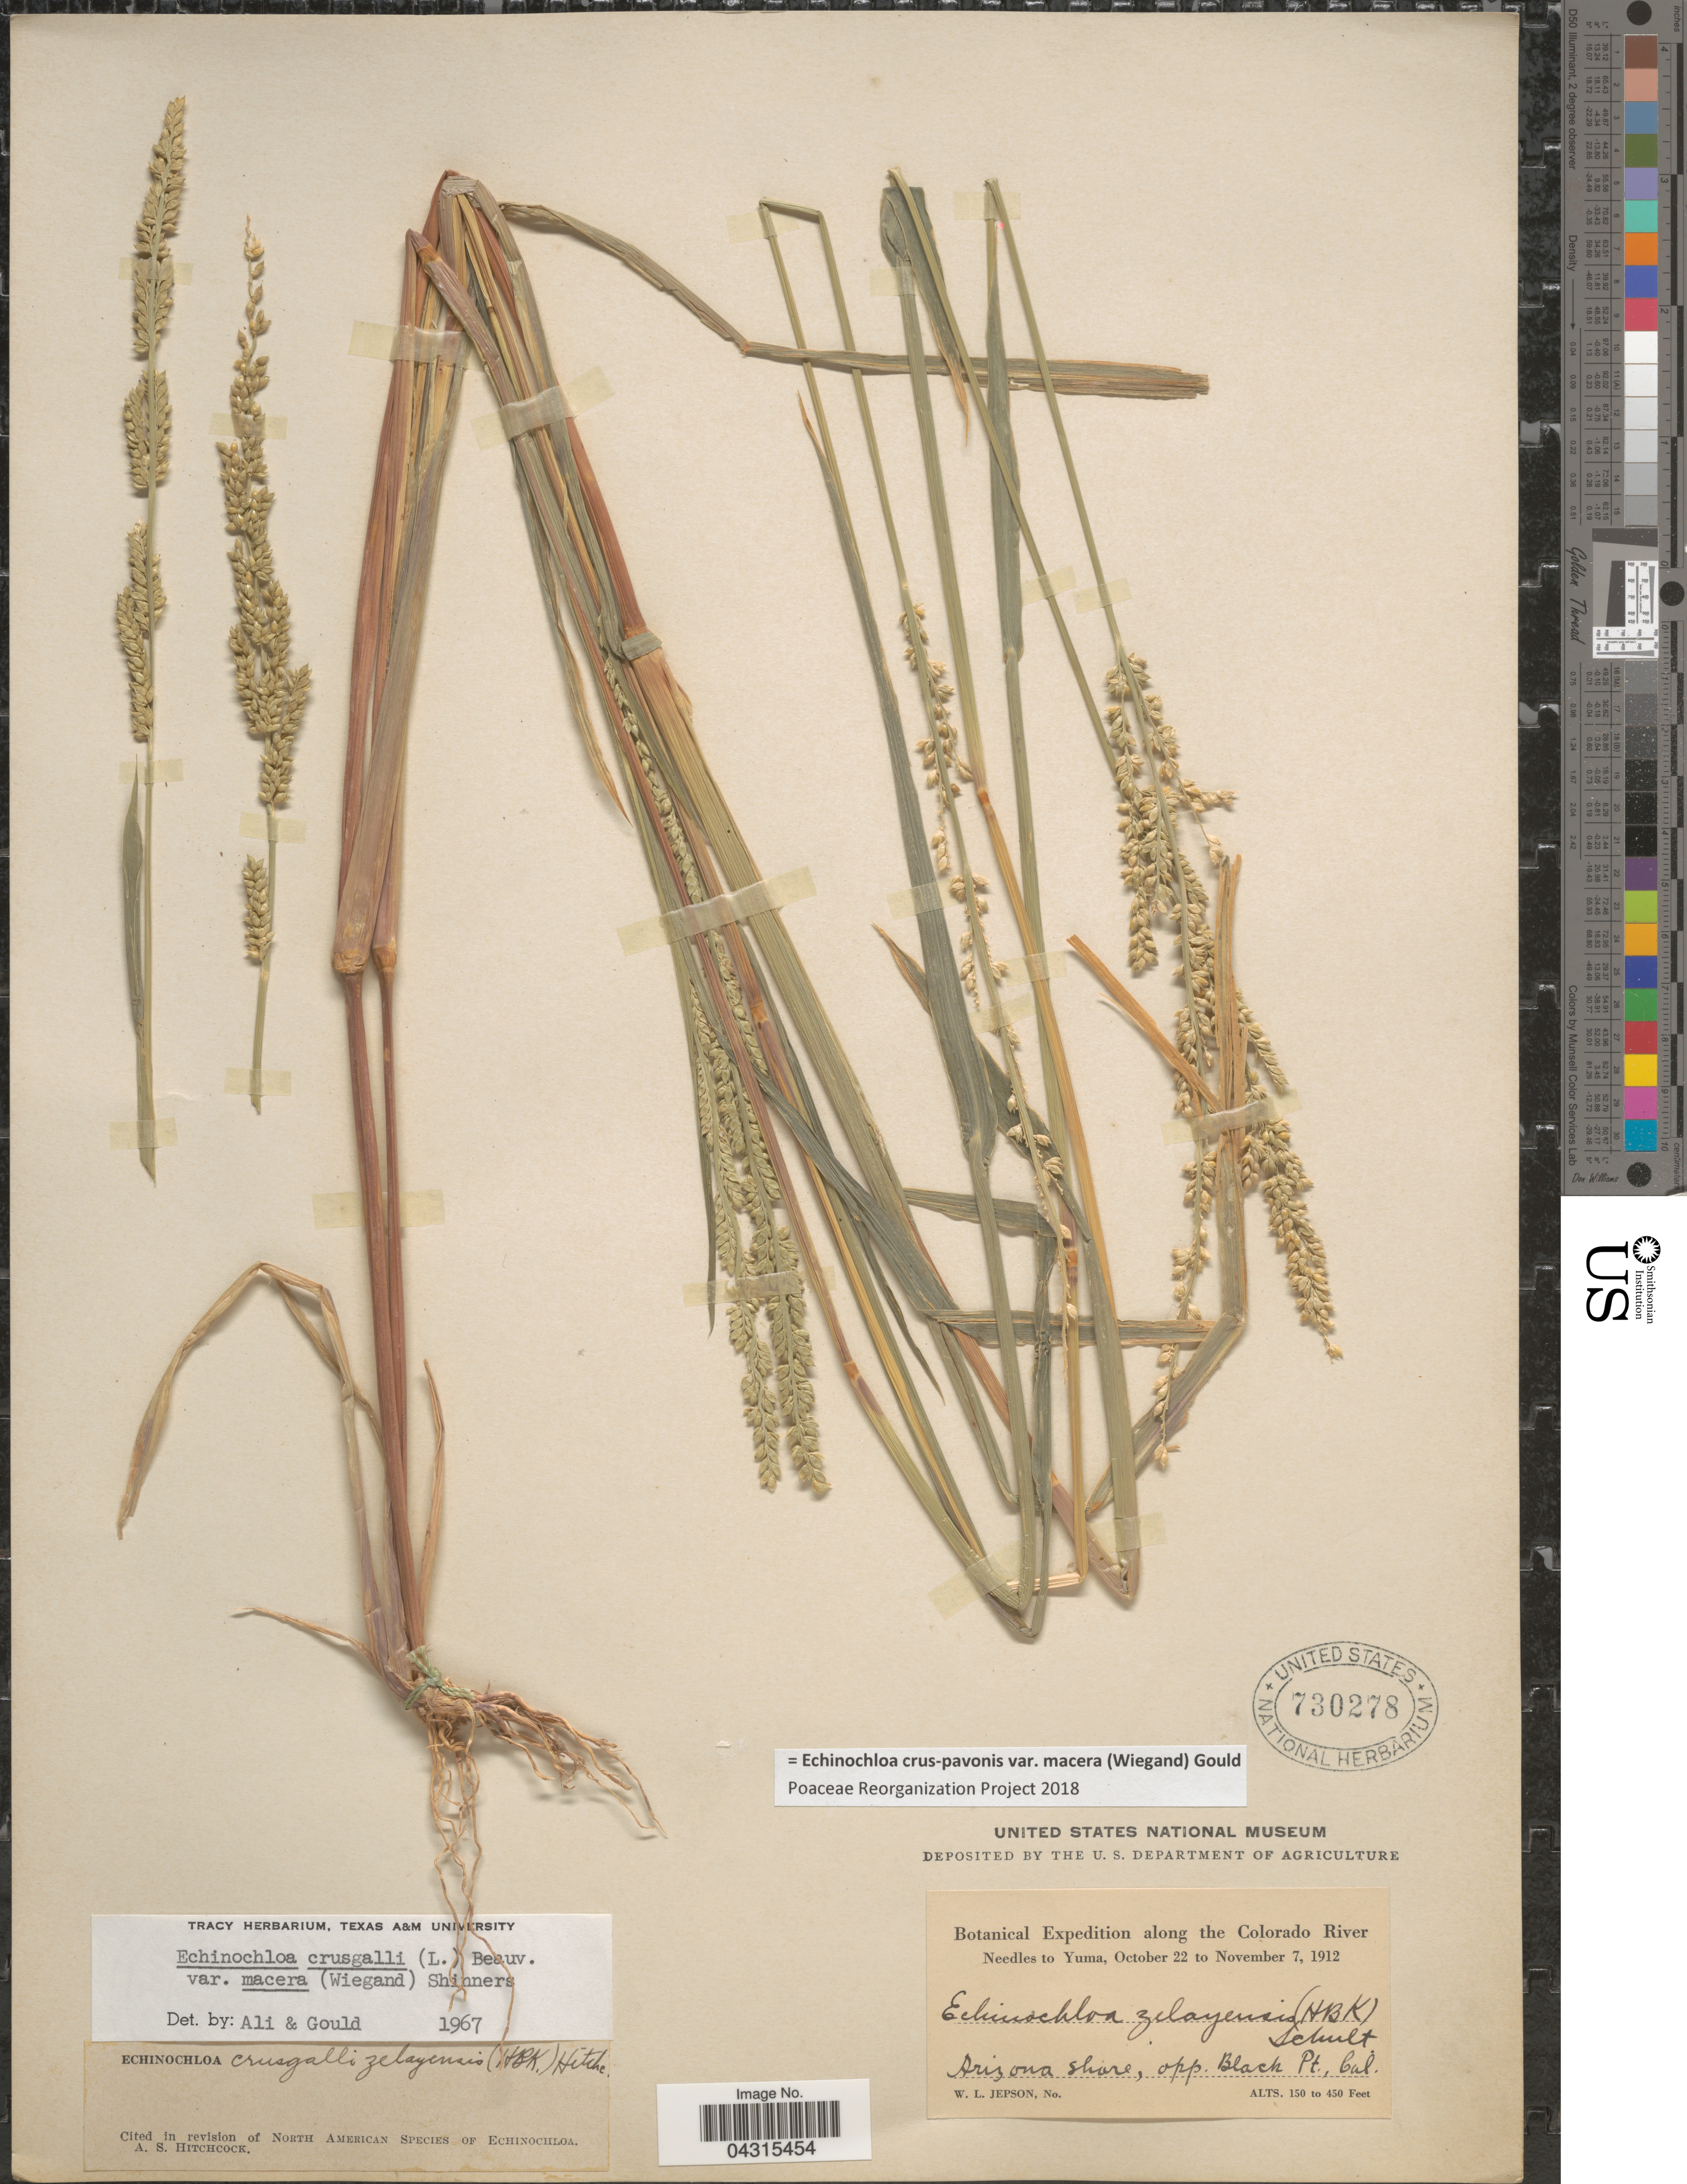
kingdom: Plantae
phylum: Tracheophyta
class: Liliopsida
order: Poales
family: Poaceae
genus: Echinochloa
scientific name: Echinochloa crus-pavonis var. macera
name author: (Wiegand) Gould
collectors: W. L. Jepson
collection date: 1912-10-22/1912-11-07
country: United States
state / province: California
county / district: San Bernardino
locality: Botanical Expedition along the Colorado River. Needles to Yuma. Arizona shore, opp. Black Pt.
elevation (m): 46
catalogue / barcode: US 730278